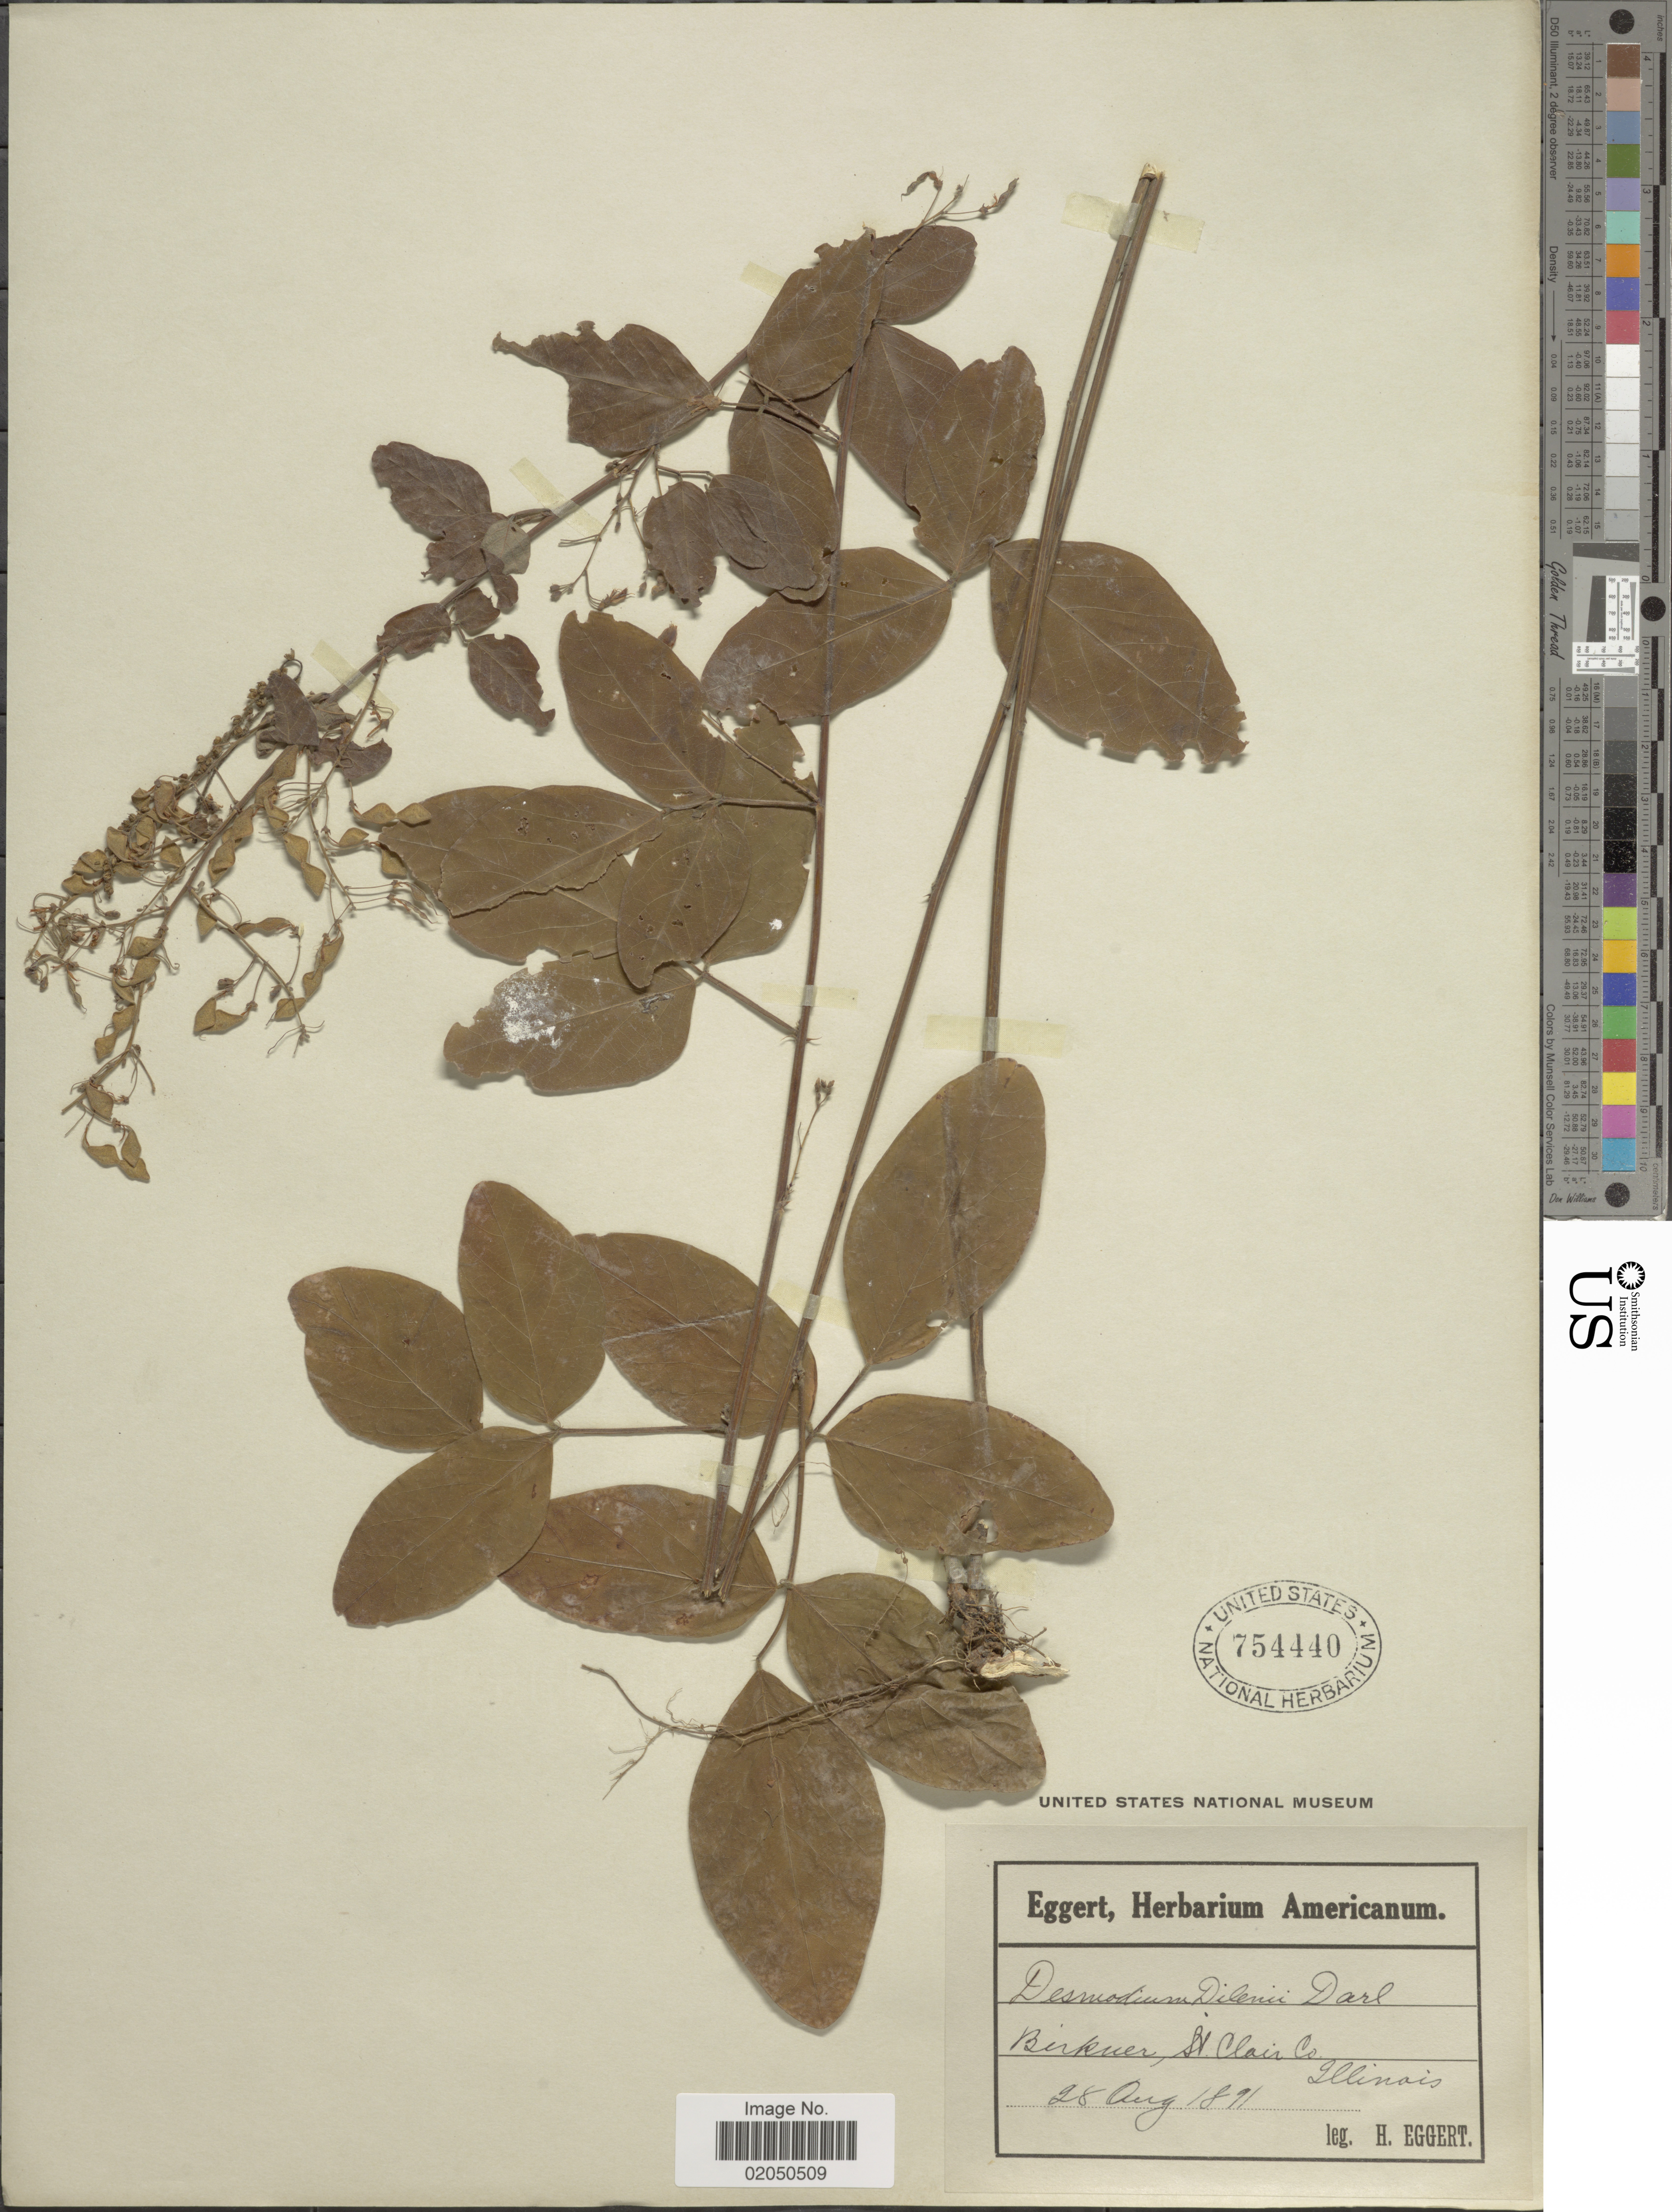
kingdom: Plantae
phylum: Tracheophyta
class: Magnoliopsida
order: Fabales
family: Fabaceae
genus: Desmodium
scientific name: Desmodium glabellum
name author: (Michx.) DC.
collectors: H. Eggert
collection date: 1891-08-28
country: United States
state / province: Illinois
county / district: St. Clair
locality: Birkner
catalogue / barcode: US 754440